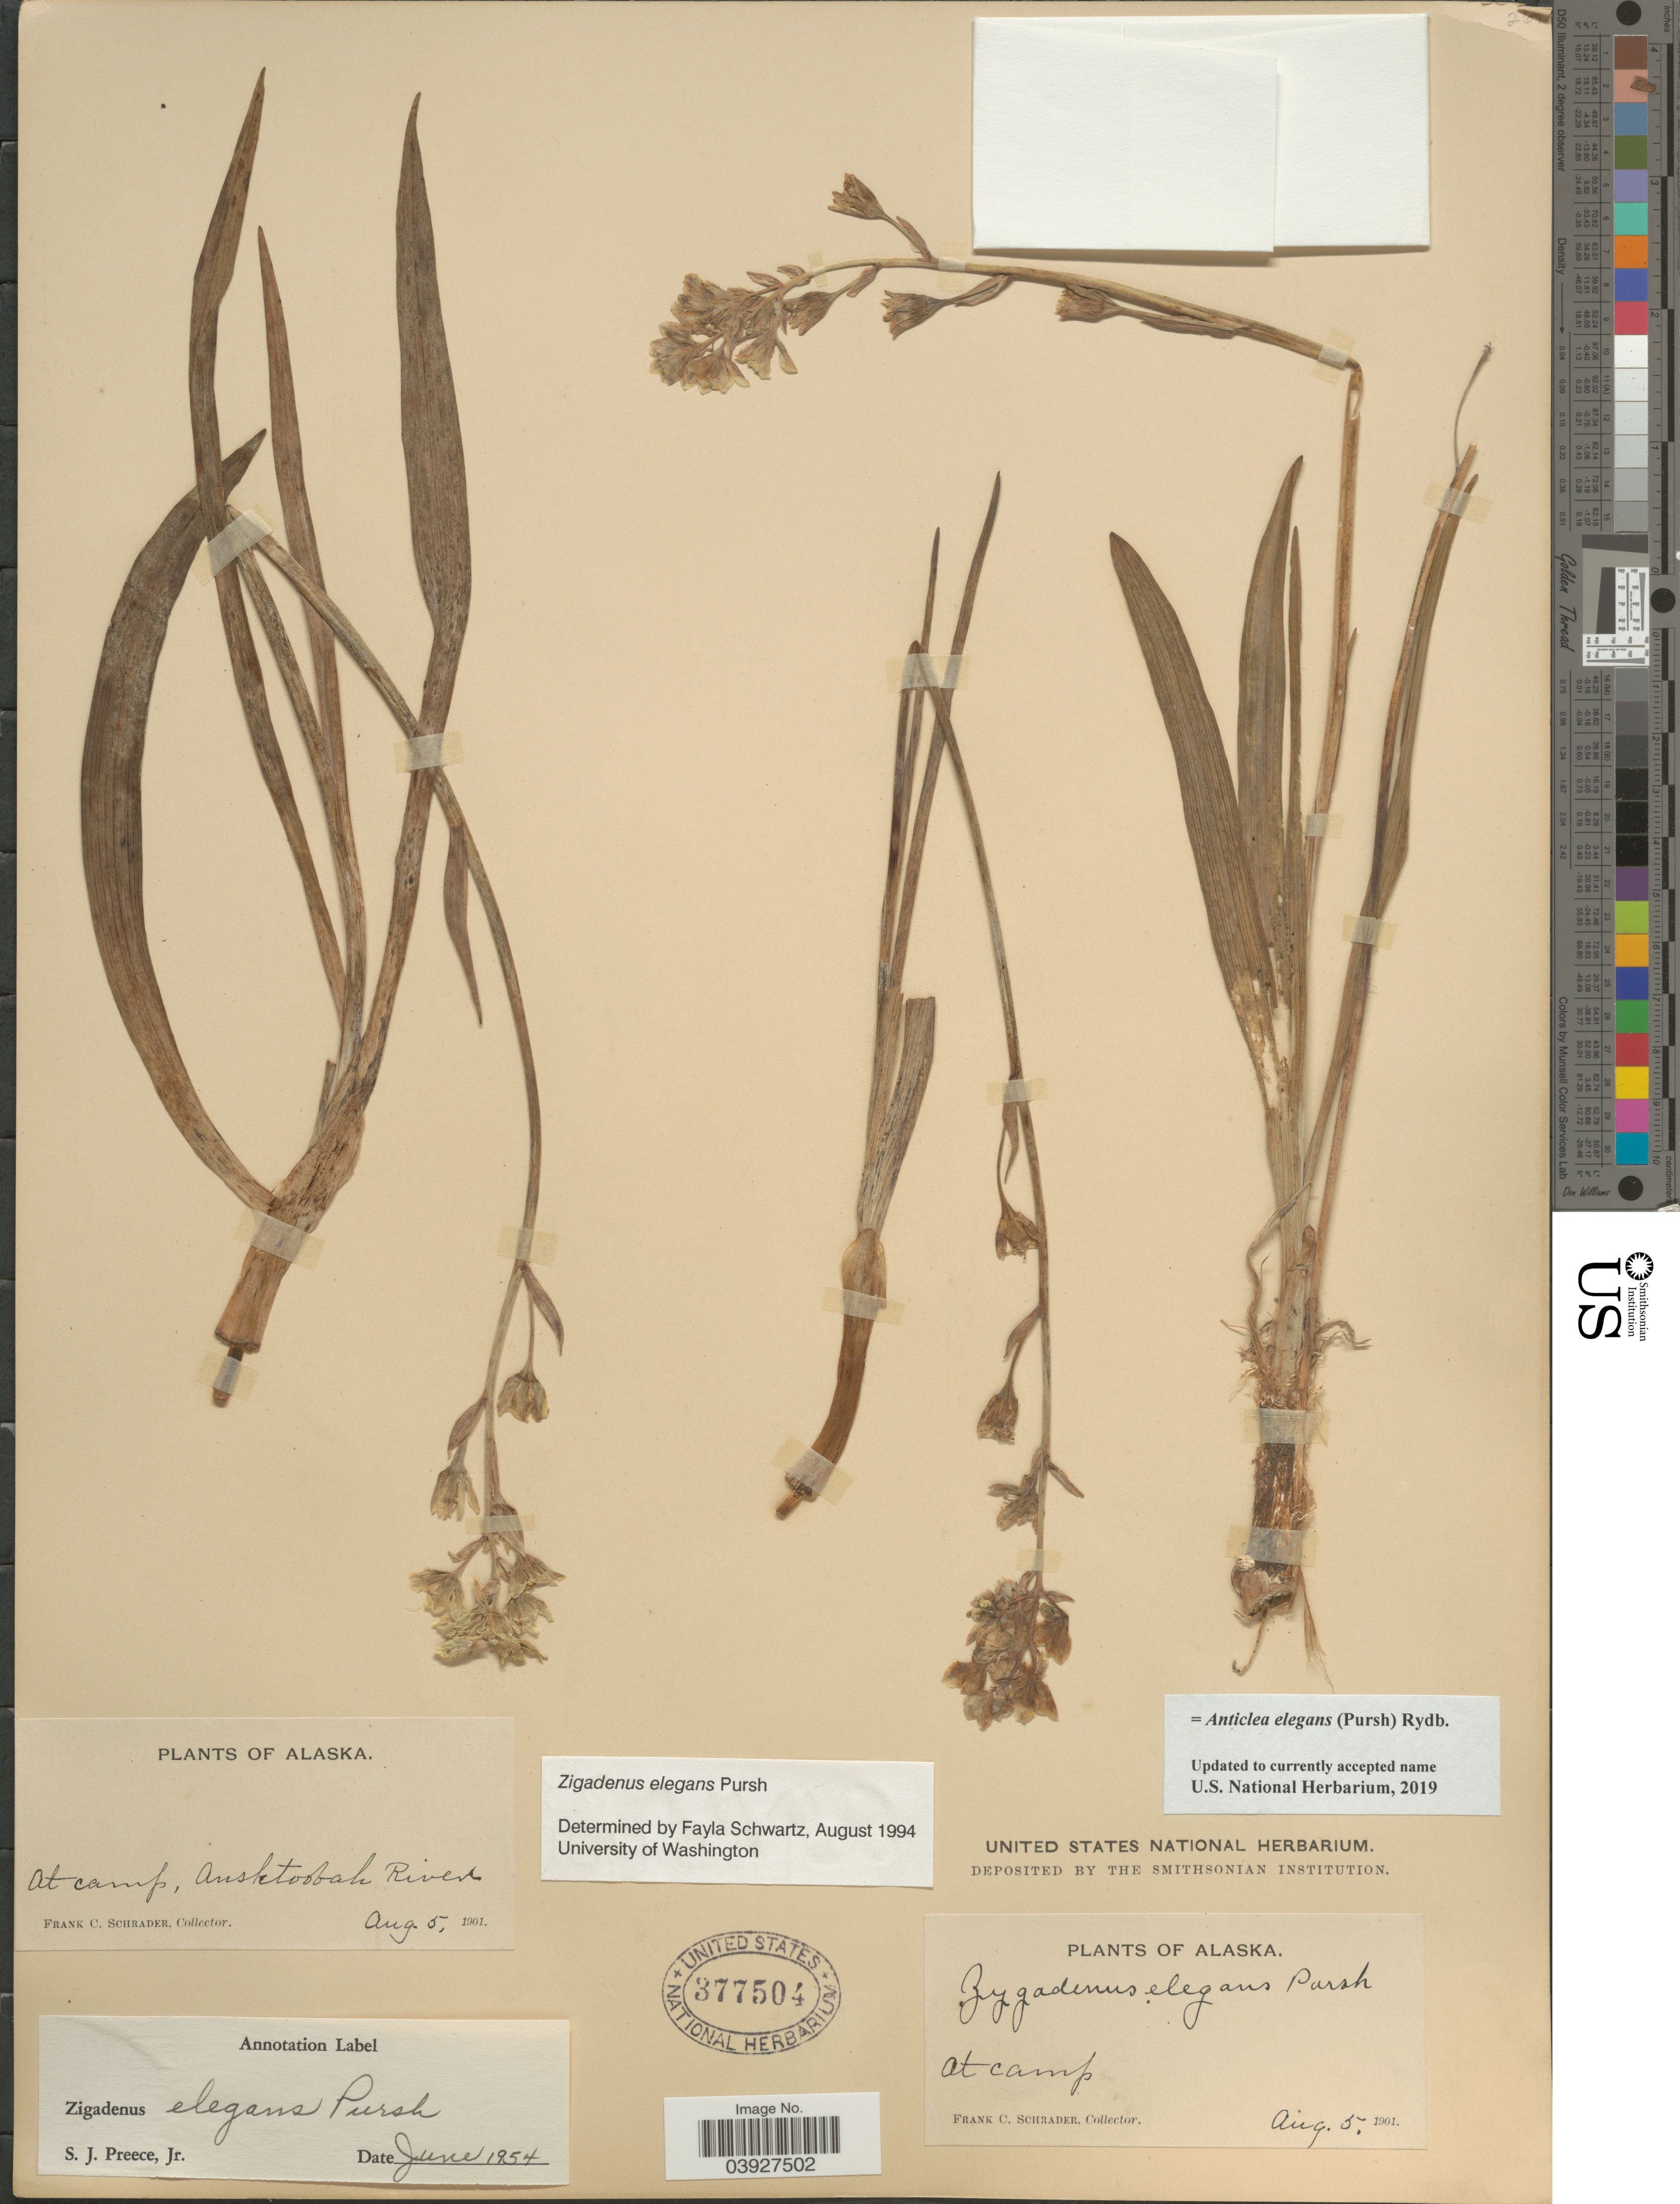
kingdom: Plantae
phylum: Tracheophyta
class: Liliopsida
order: Liliales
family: Melanthiaceae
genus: Anticlea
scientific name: Anticlea elegans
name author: (Pursh) Rydb.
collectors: F. C. Schrader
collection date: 1901-08-05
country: United States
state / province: Alaska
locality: At camp, Ansktoobah River.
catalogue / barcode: US 377504